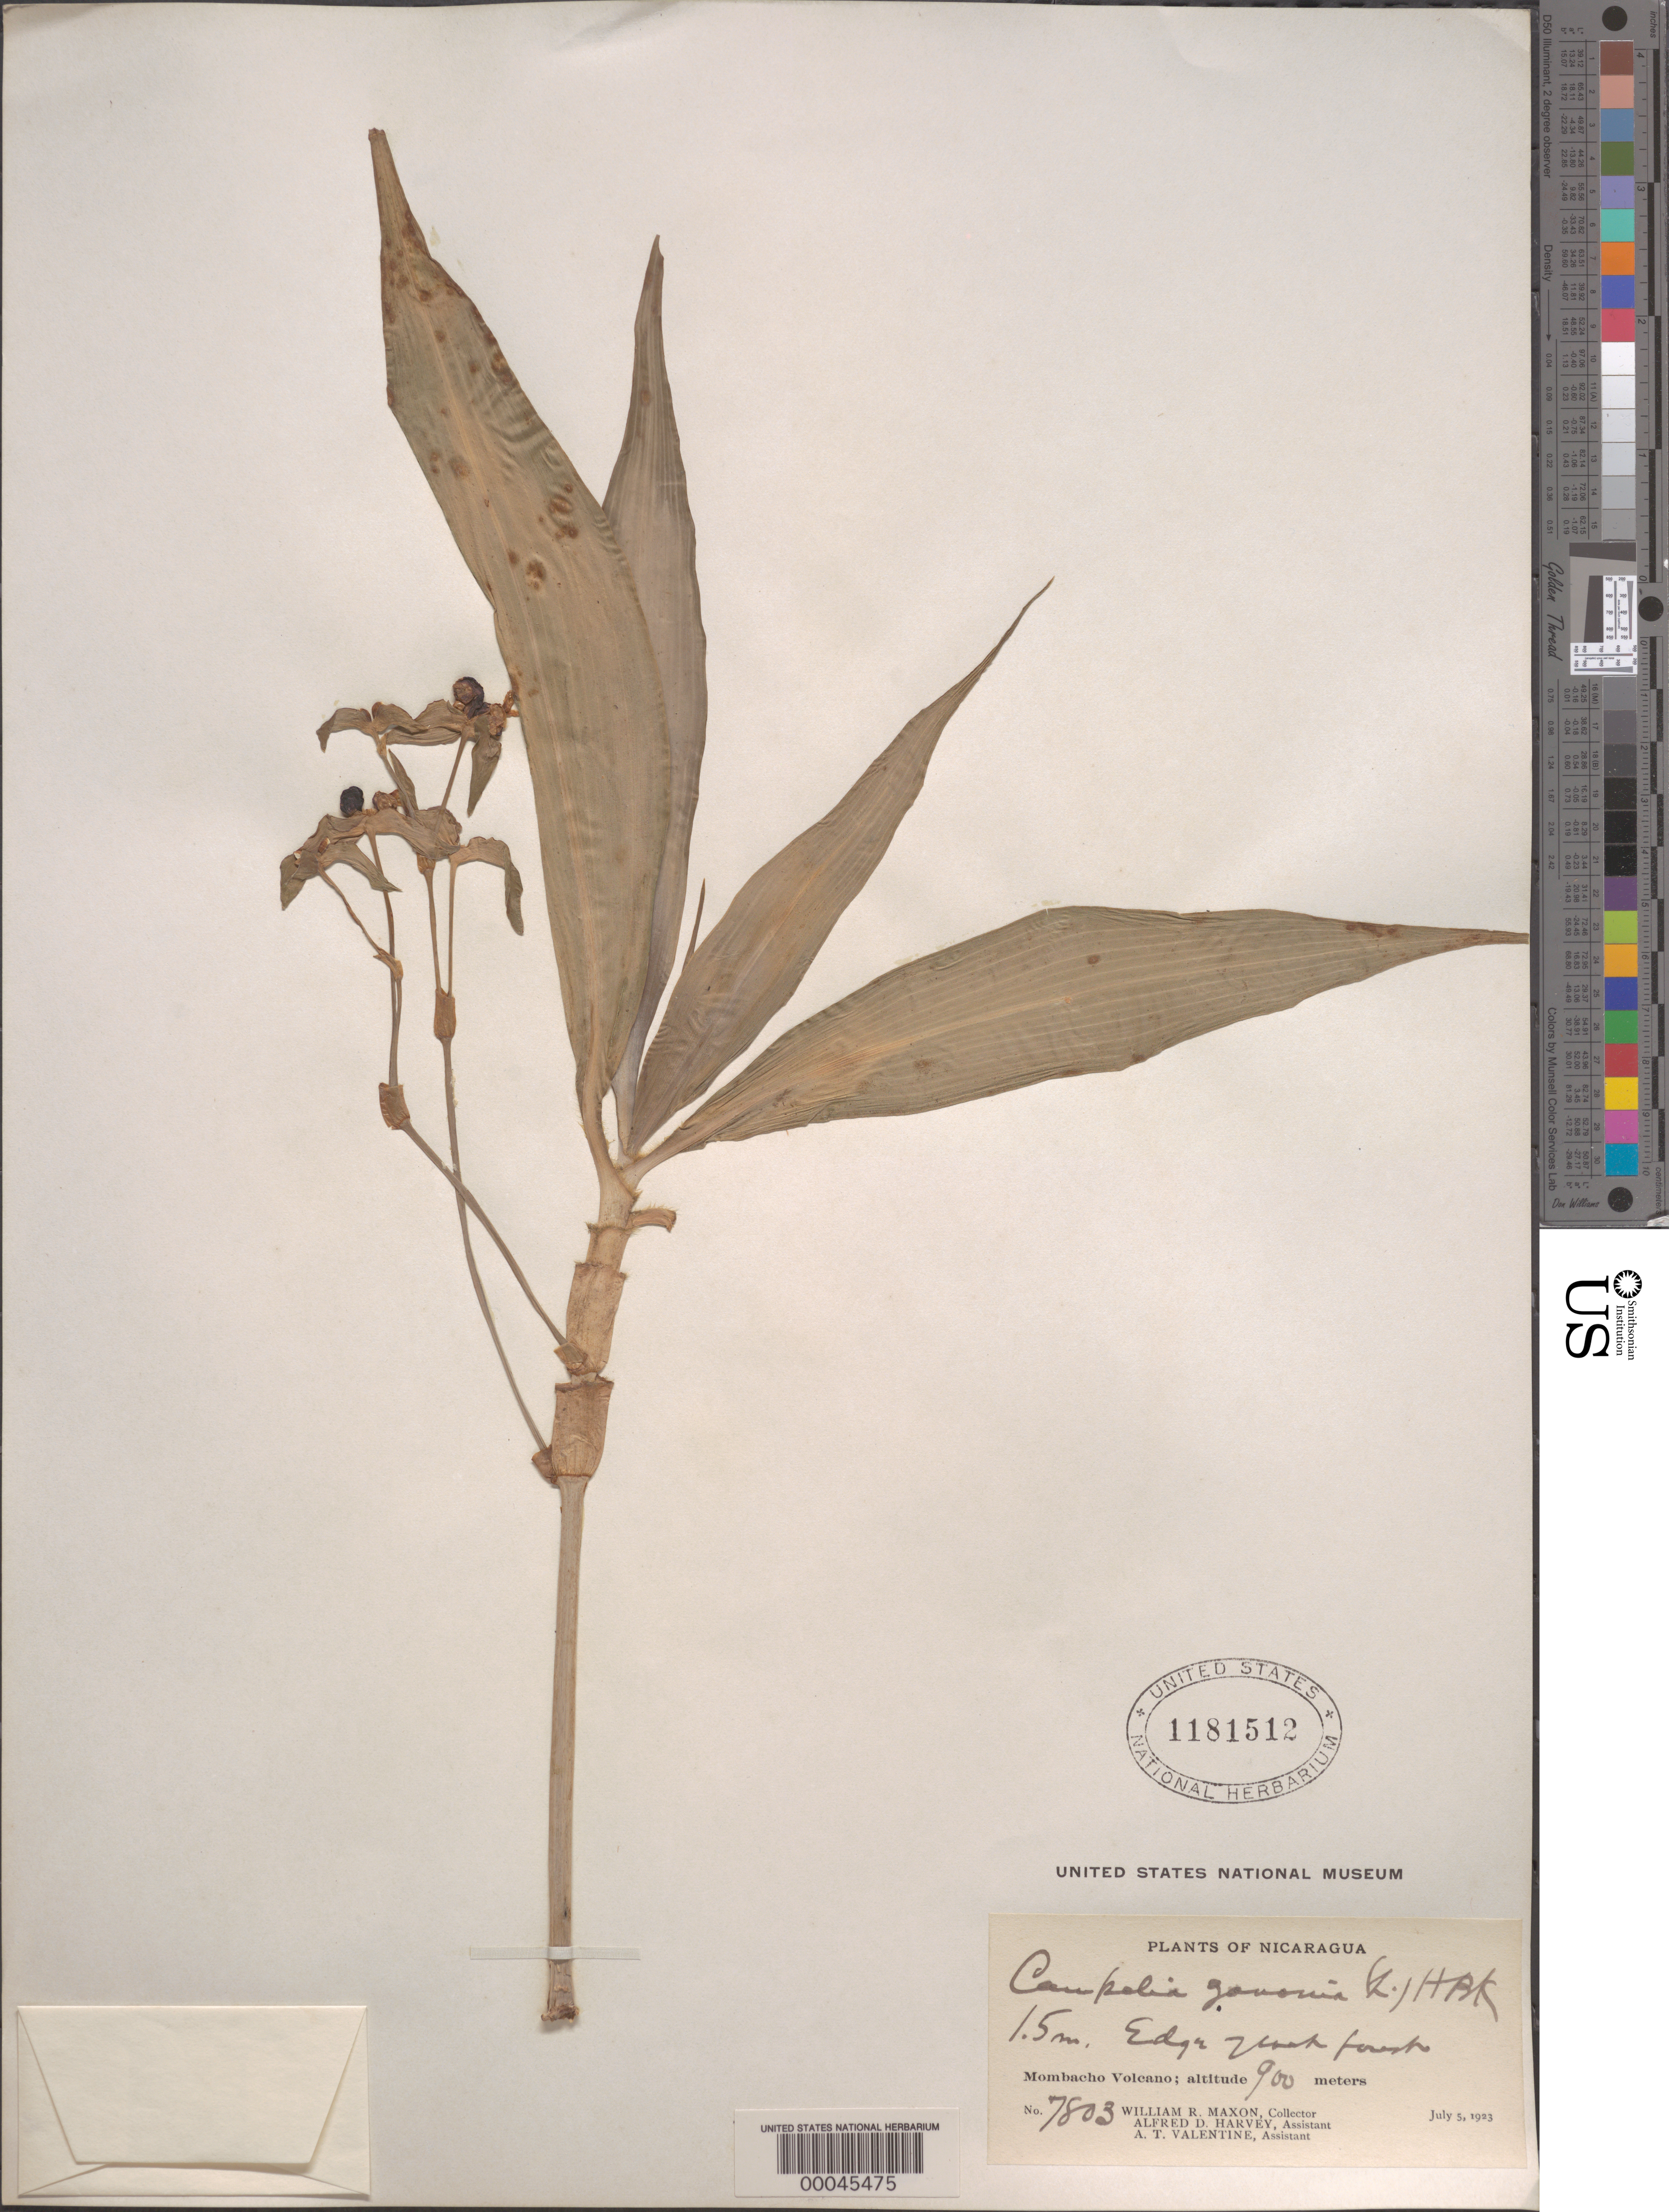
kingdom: Plantae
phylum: Tracheophyta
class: Liliopsida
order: Commelinales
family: Commelinaceae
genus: Tradescantia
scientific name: Tradescantia zanonia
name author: (L.) Sw.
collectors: W. R. Maxon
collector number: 7803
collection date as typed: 05 Jul 1923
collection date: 1923-07-05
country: Nicaragua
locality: Mombacho volcano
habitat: Forest edge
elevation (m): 900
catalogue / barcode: US 1181512